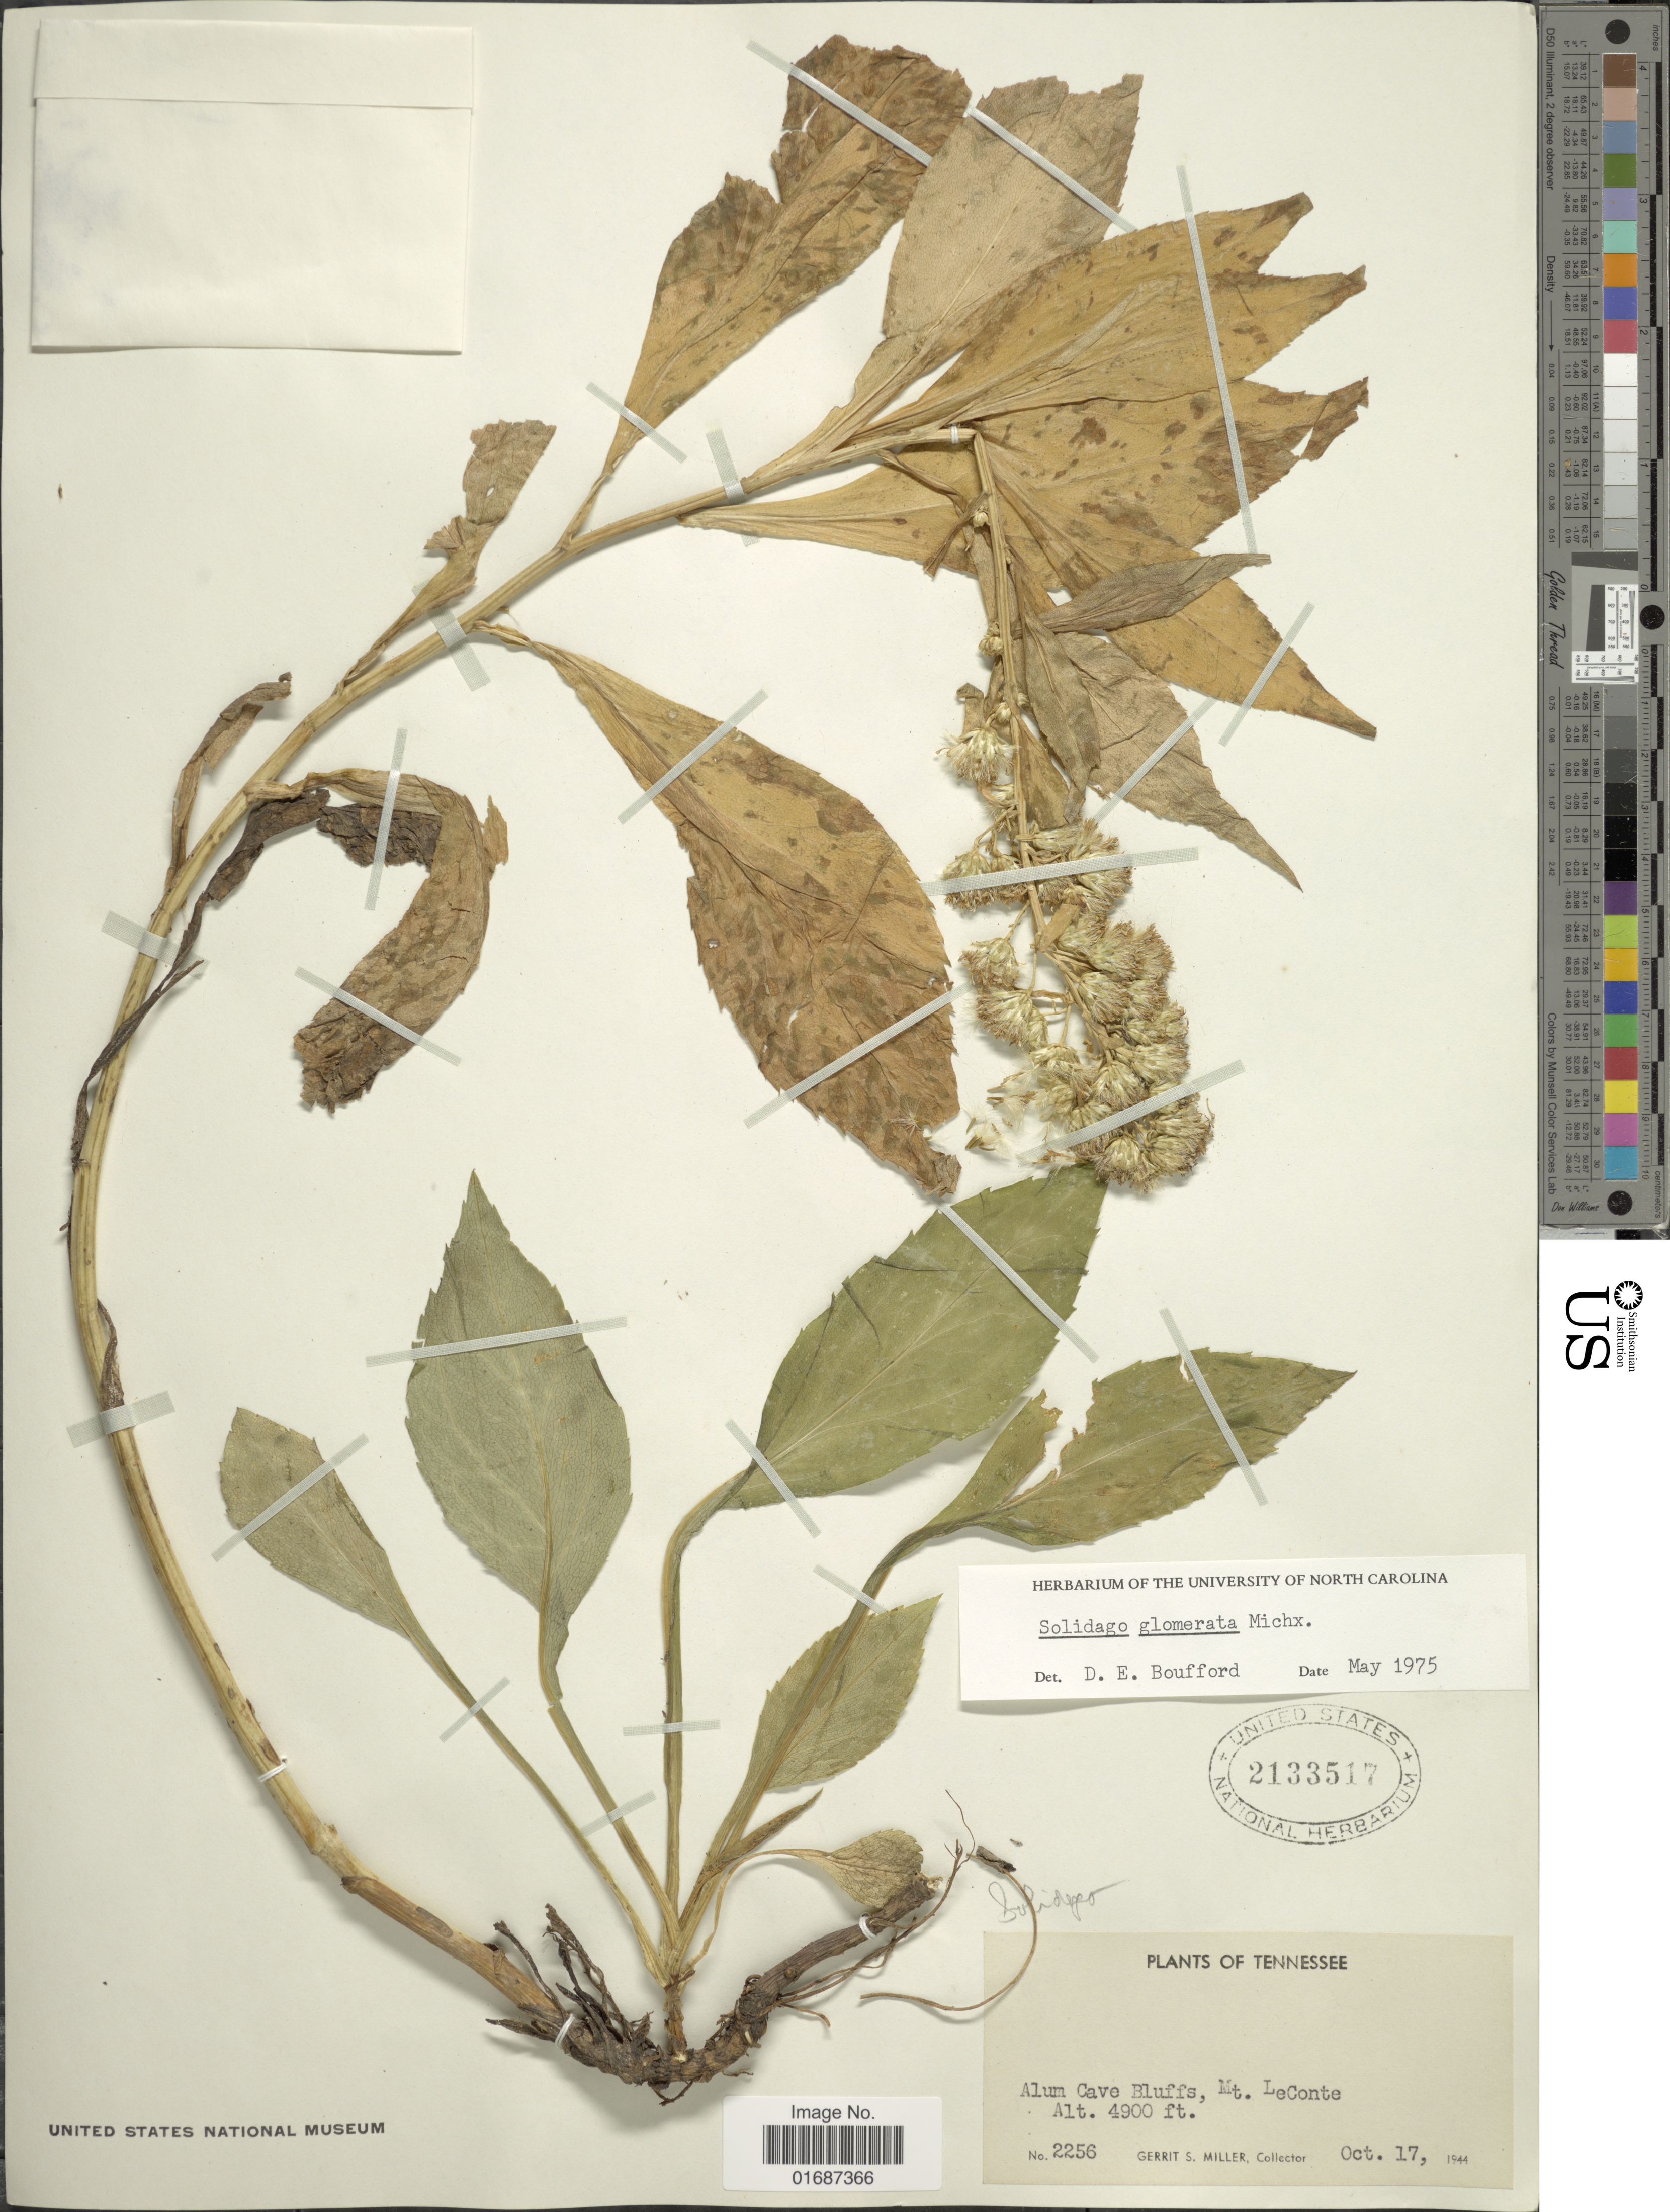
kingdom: Plantae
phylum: Tracheophyta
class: Magnoliopsida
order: Asterales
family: Asteraceae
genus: Solidago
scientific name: Solidago glomerata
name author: Michx.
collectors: G. S. Miller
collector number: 2256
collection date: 1944-10-17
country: United States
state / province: Tennessee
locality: Alum Cave Bluffs, Mt. LeConte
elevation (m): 1494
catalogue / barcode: US 2133517